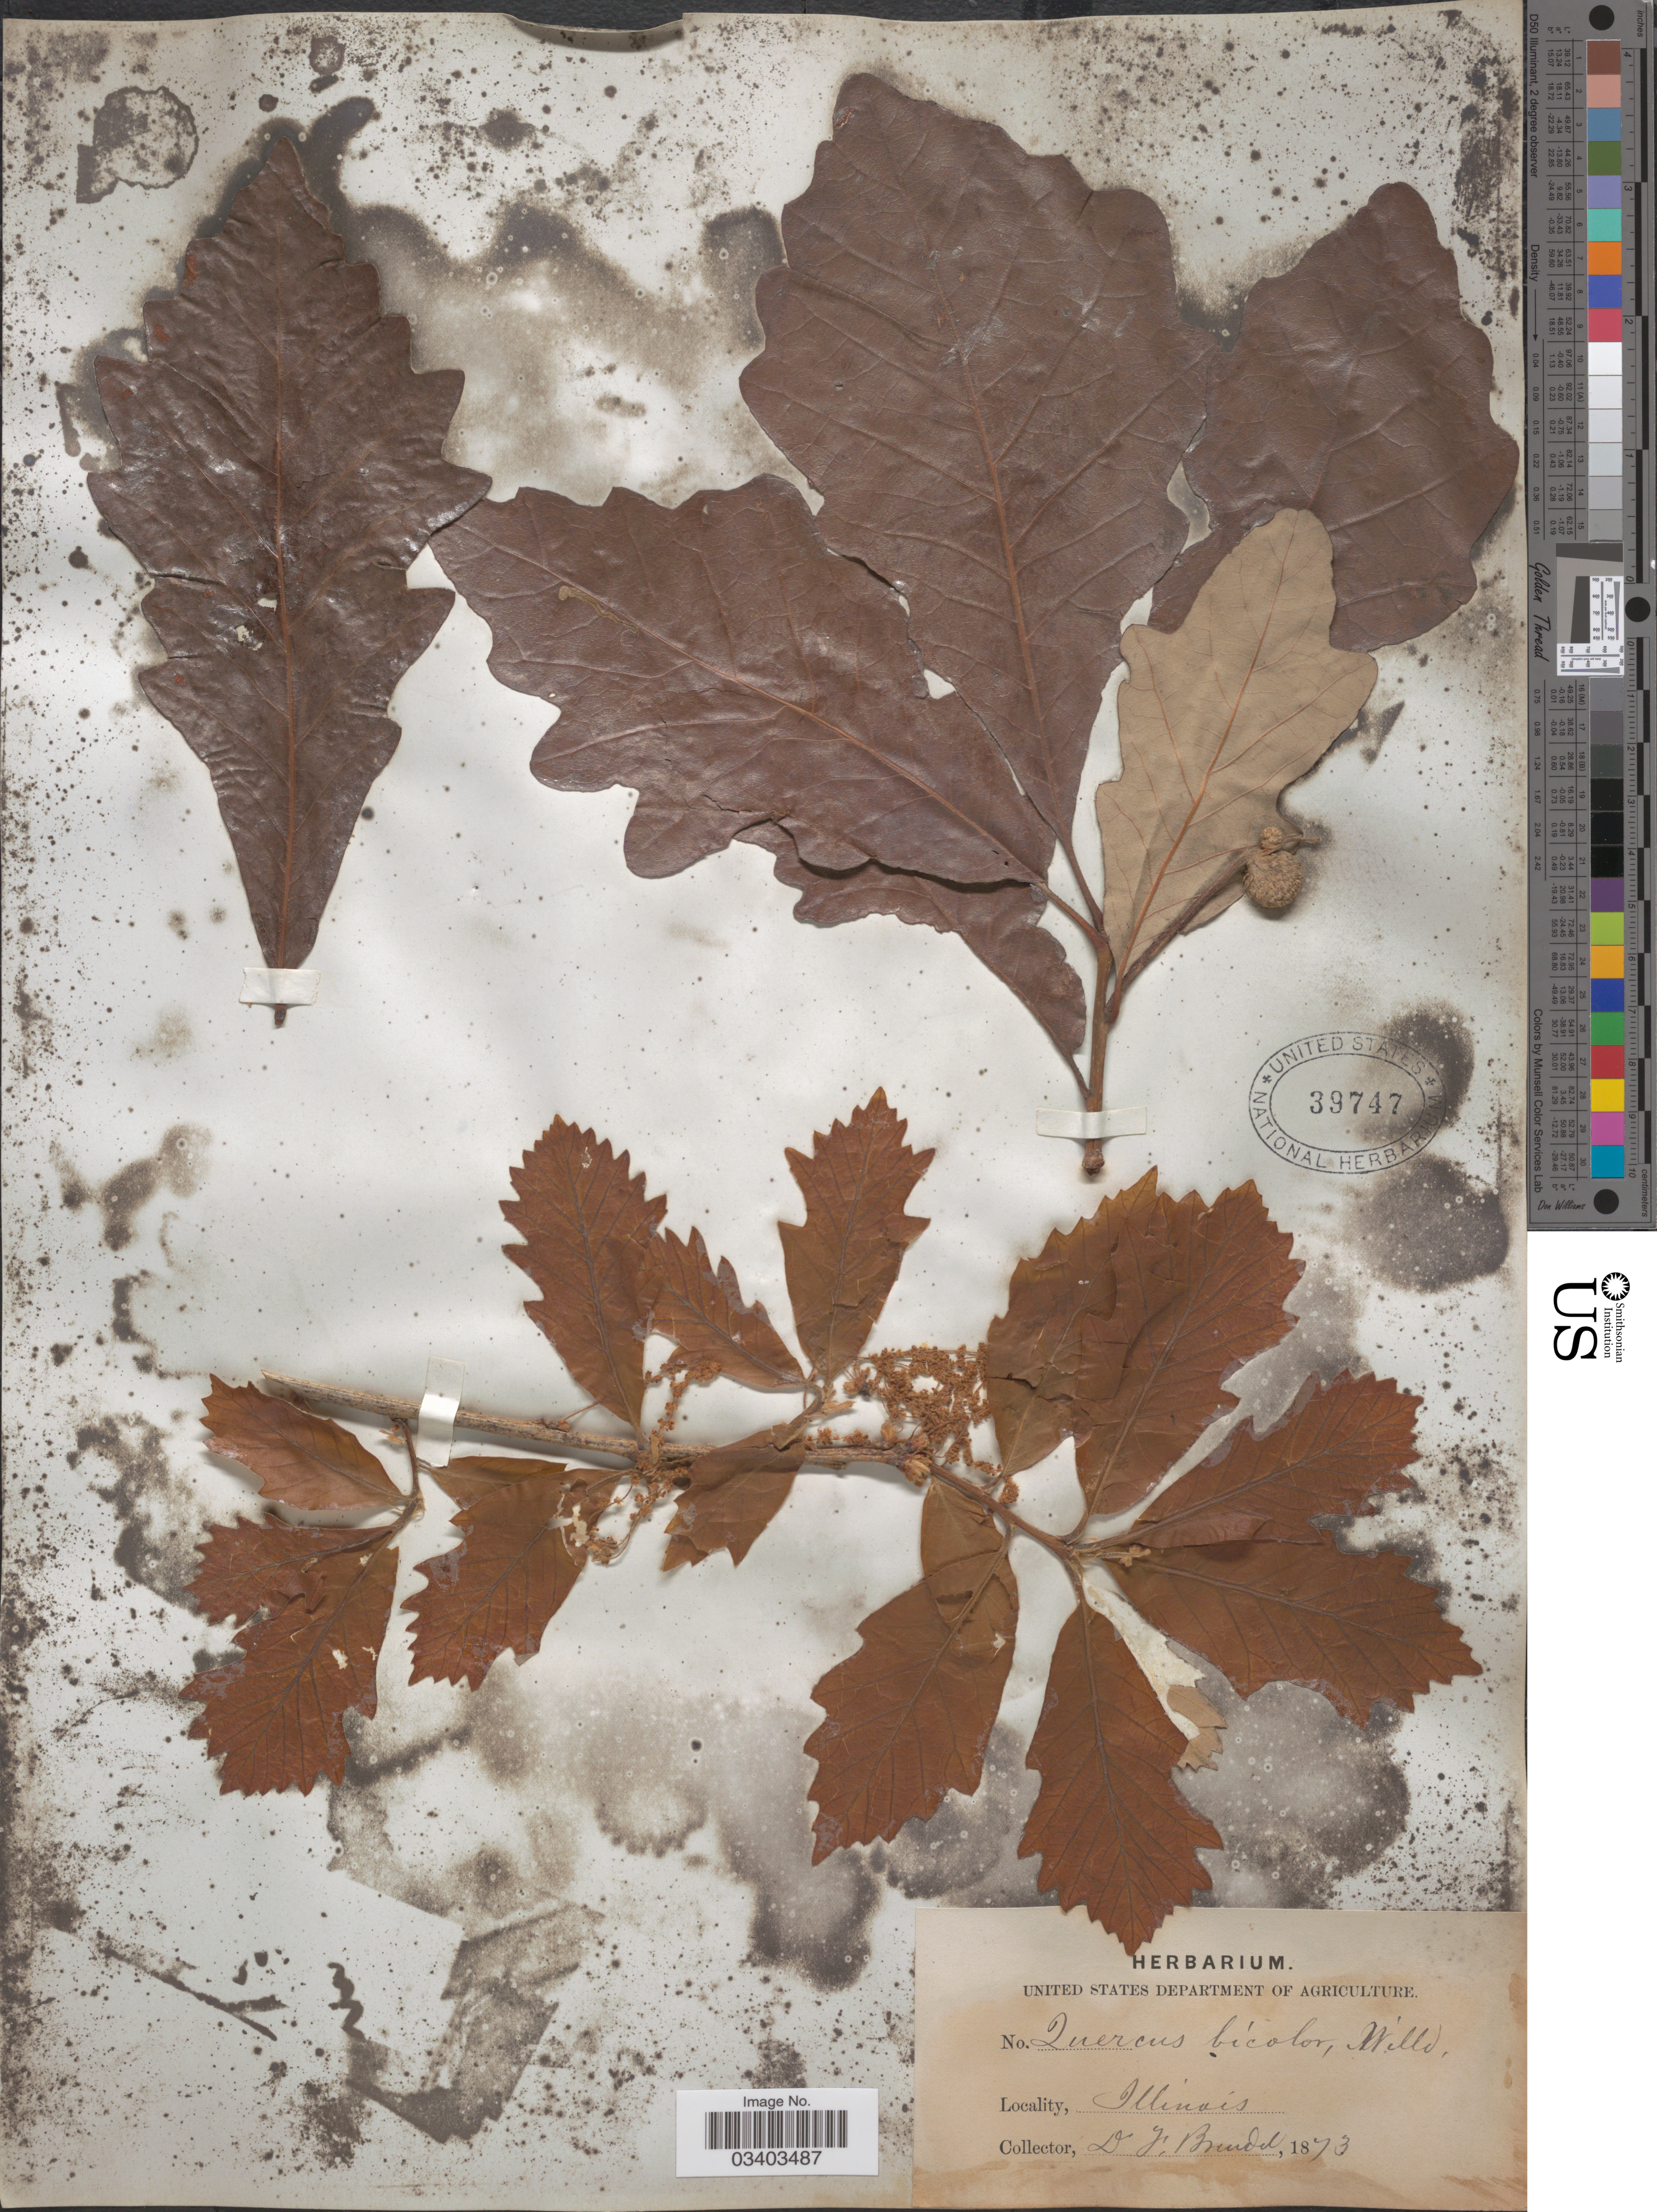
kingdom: Plantae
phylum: Tracheophyta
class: Magnoliopsida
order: Fagales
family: Fagaceae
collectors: D. Brendel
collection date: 1873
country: United States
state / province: Illinois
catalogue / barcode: US 39747